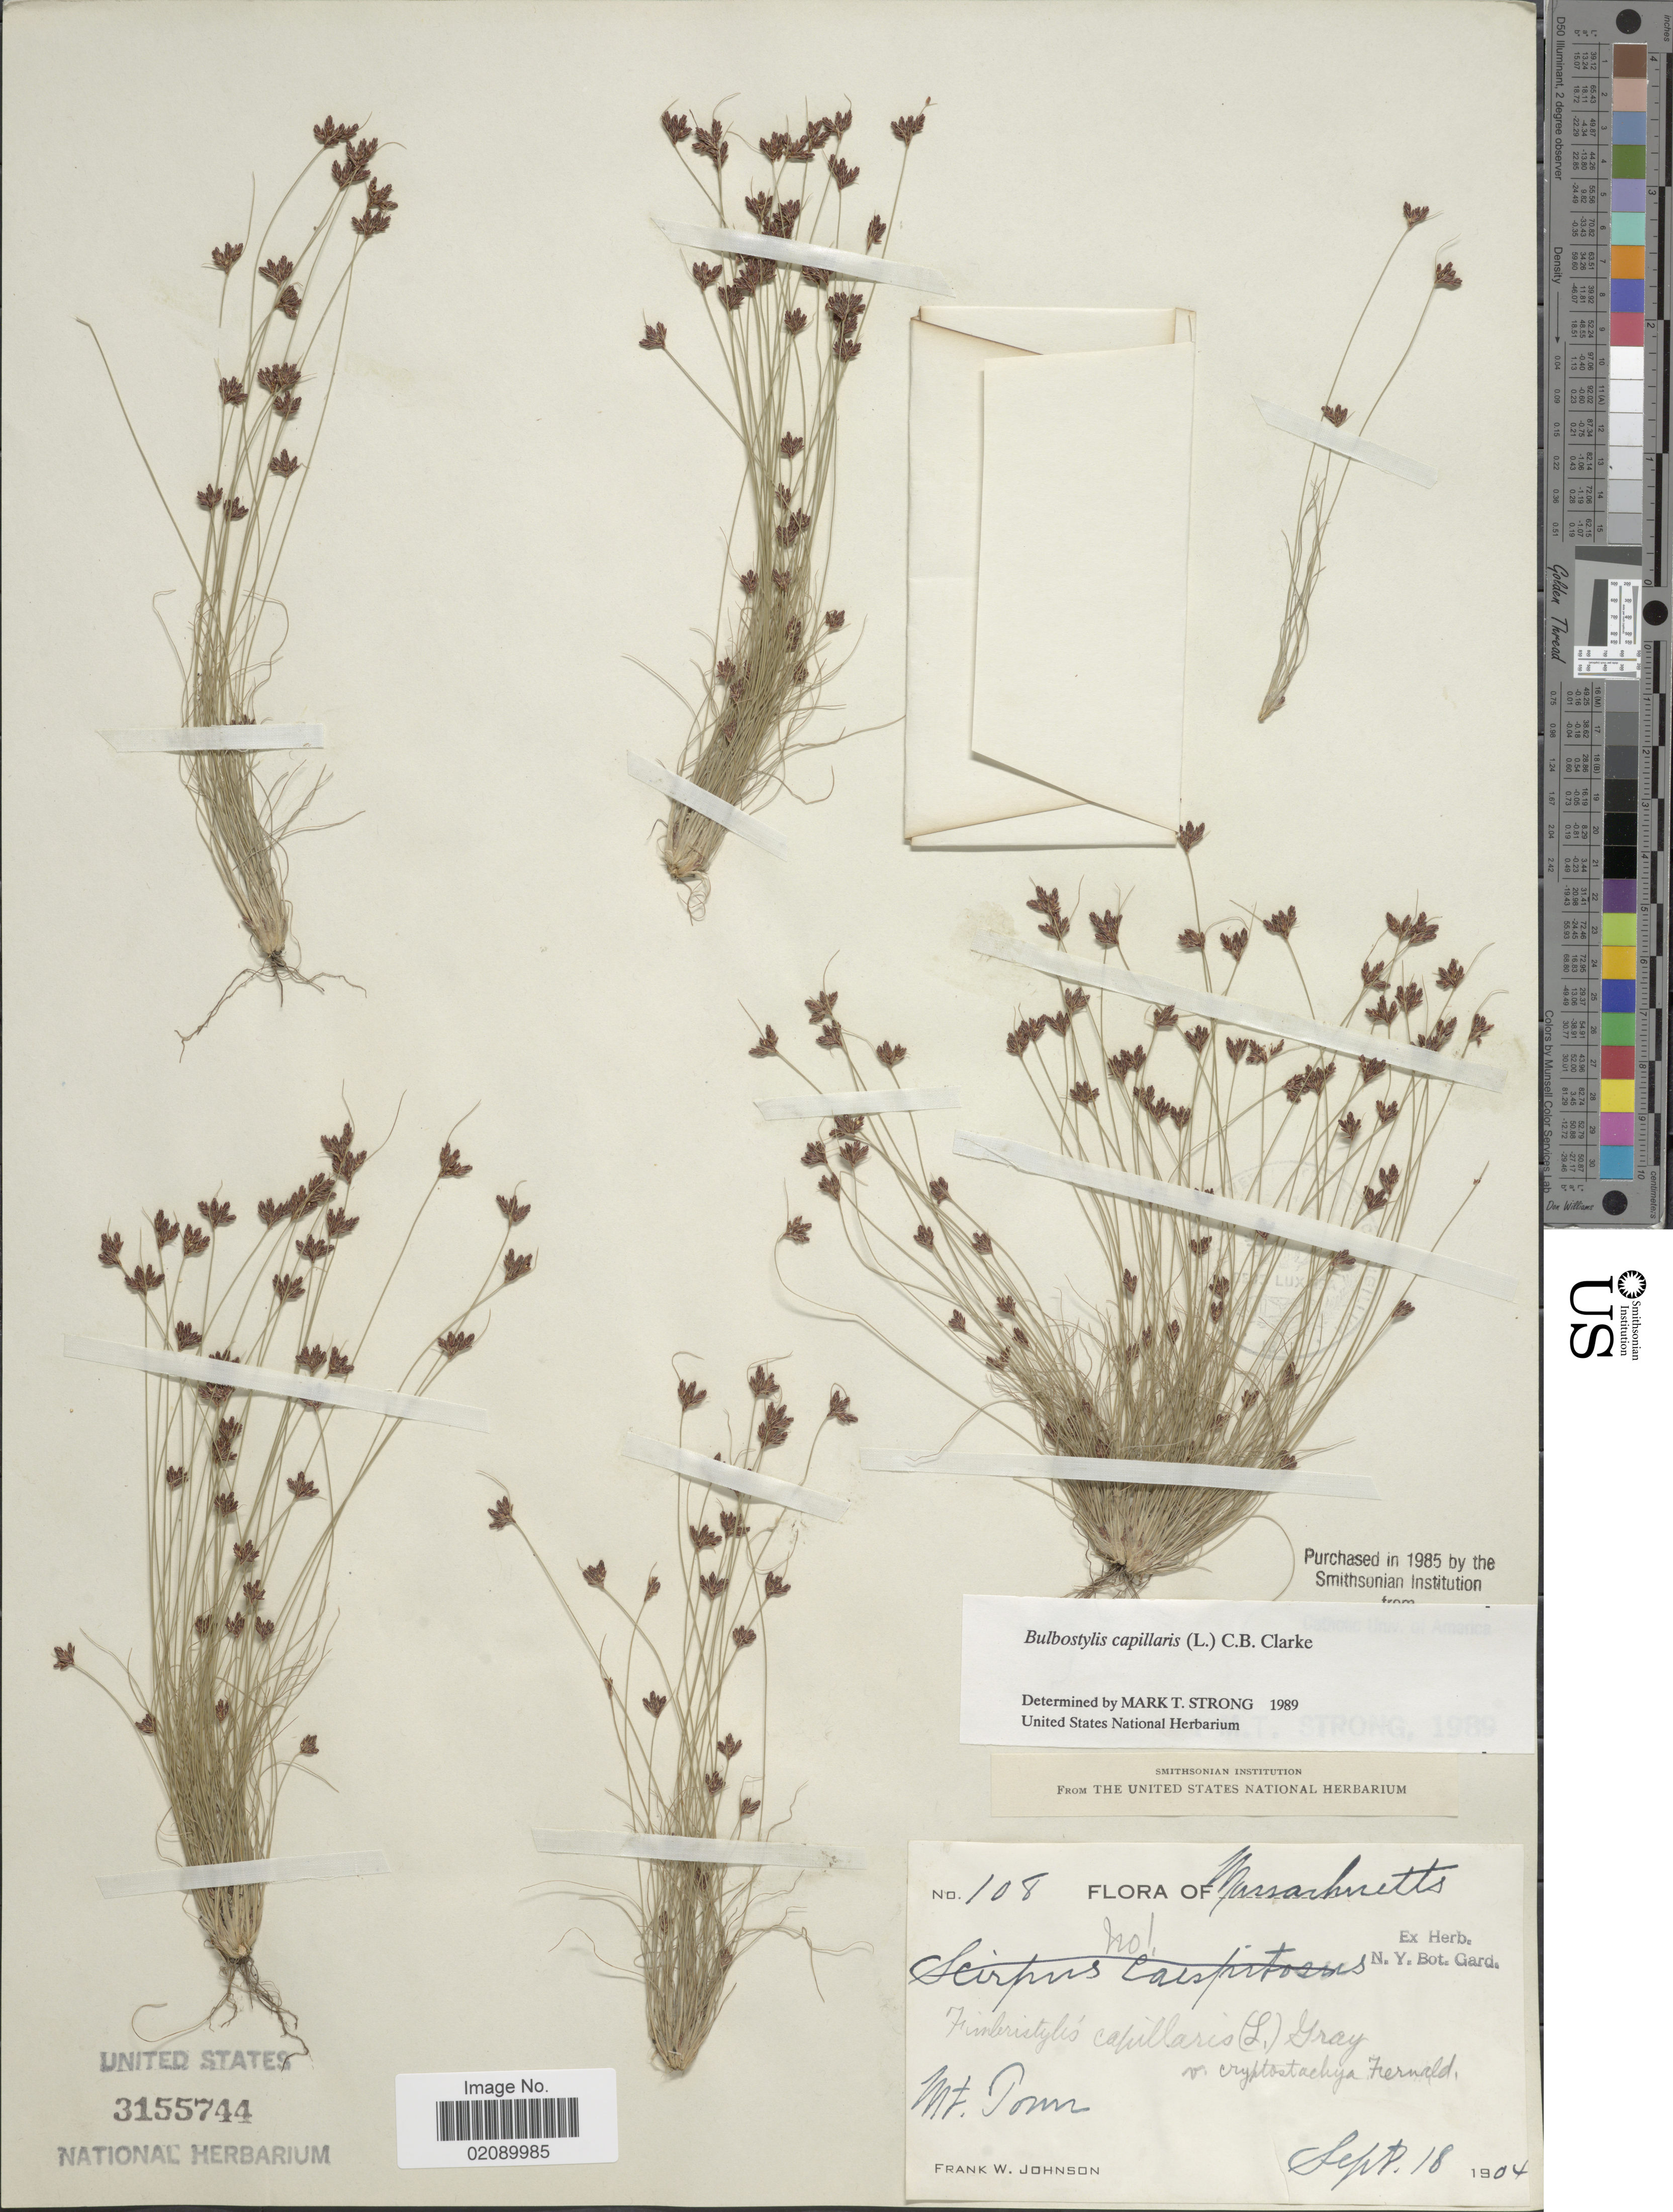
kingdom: Plantae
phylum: Tracheophyta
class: Liliopsida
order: Poales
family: Cyperaceae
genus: Bulbostylis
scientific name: Bulbostylis capillaris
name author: (L.) Kunth ex C.B. Clarke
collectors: F. W. Johnson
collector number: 108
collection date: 1904-09-18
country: United States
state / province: Massachusetts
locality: Mt. Tom.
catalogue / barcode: US 3155744